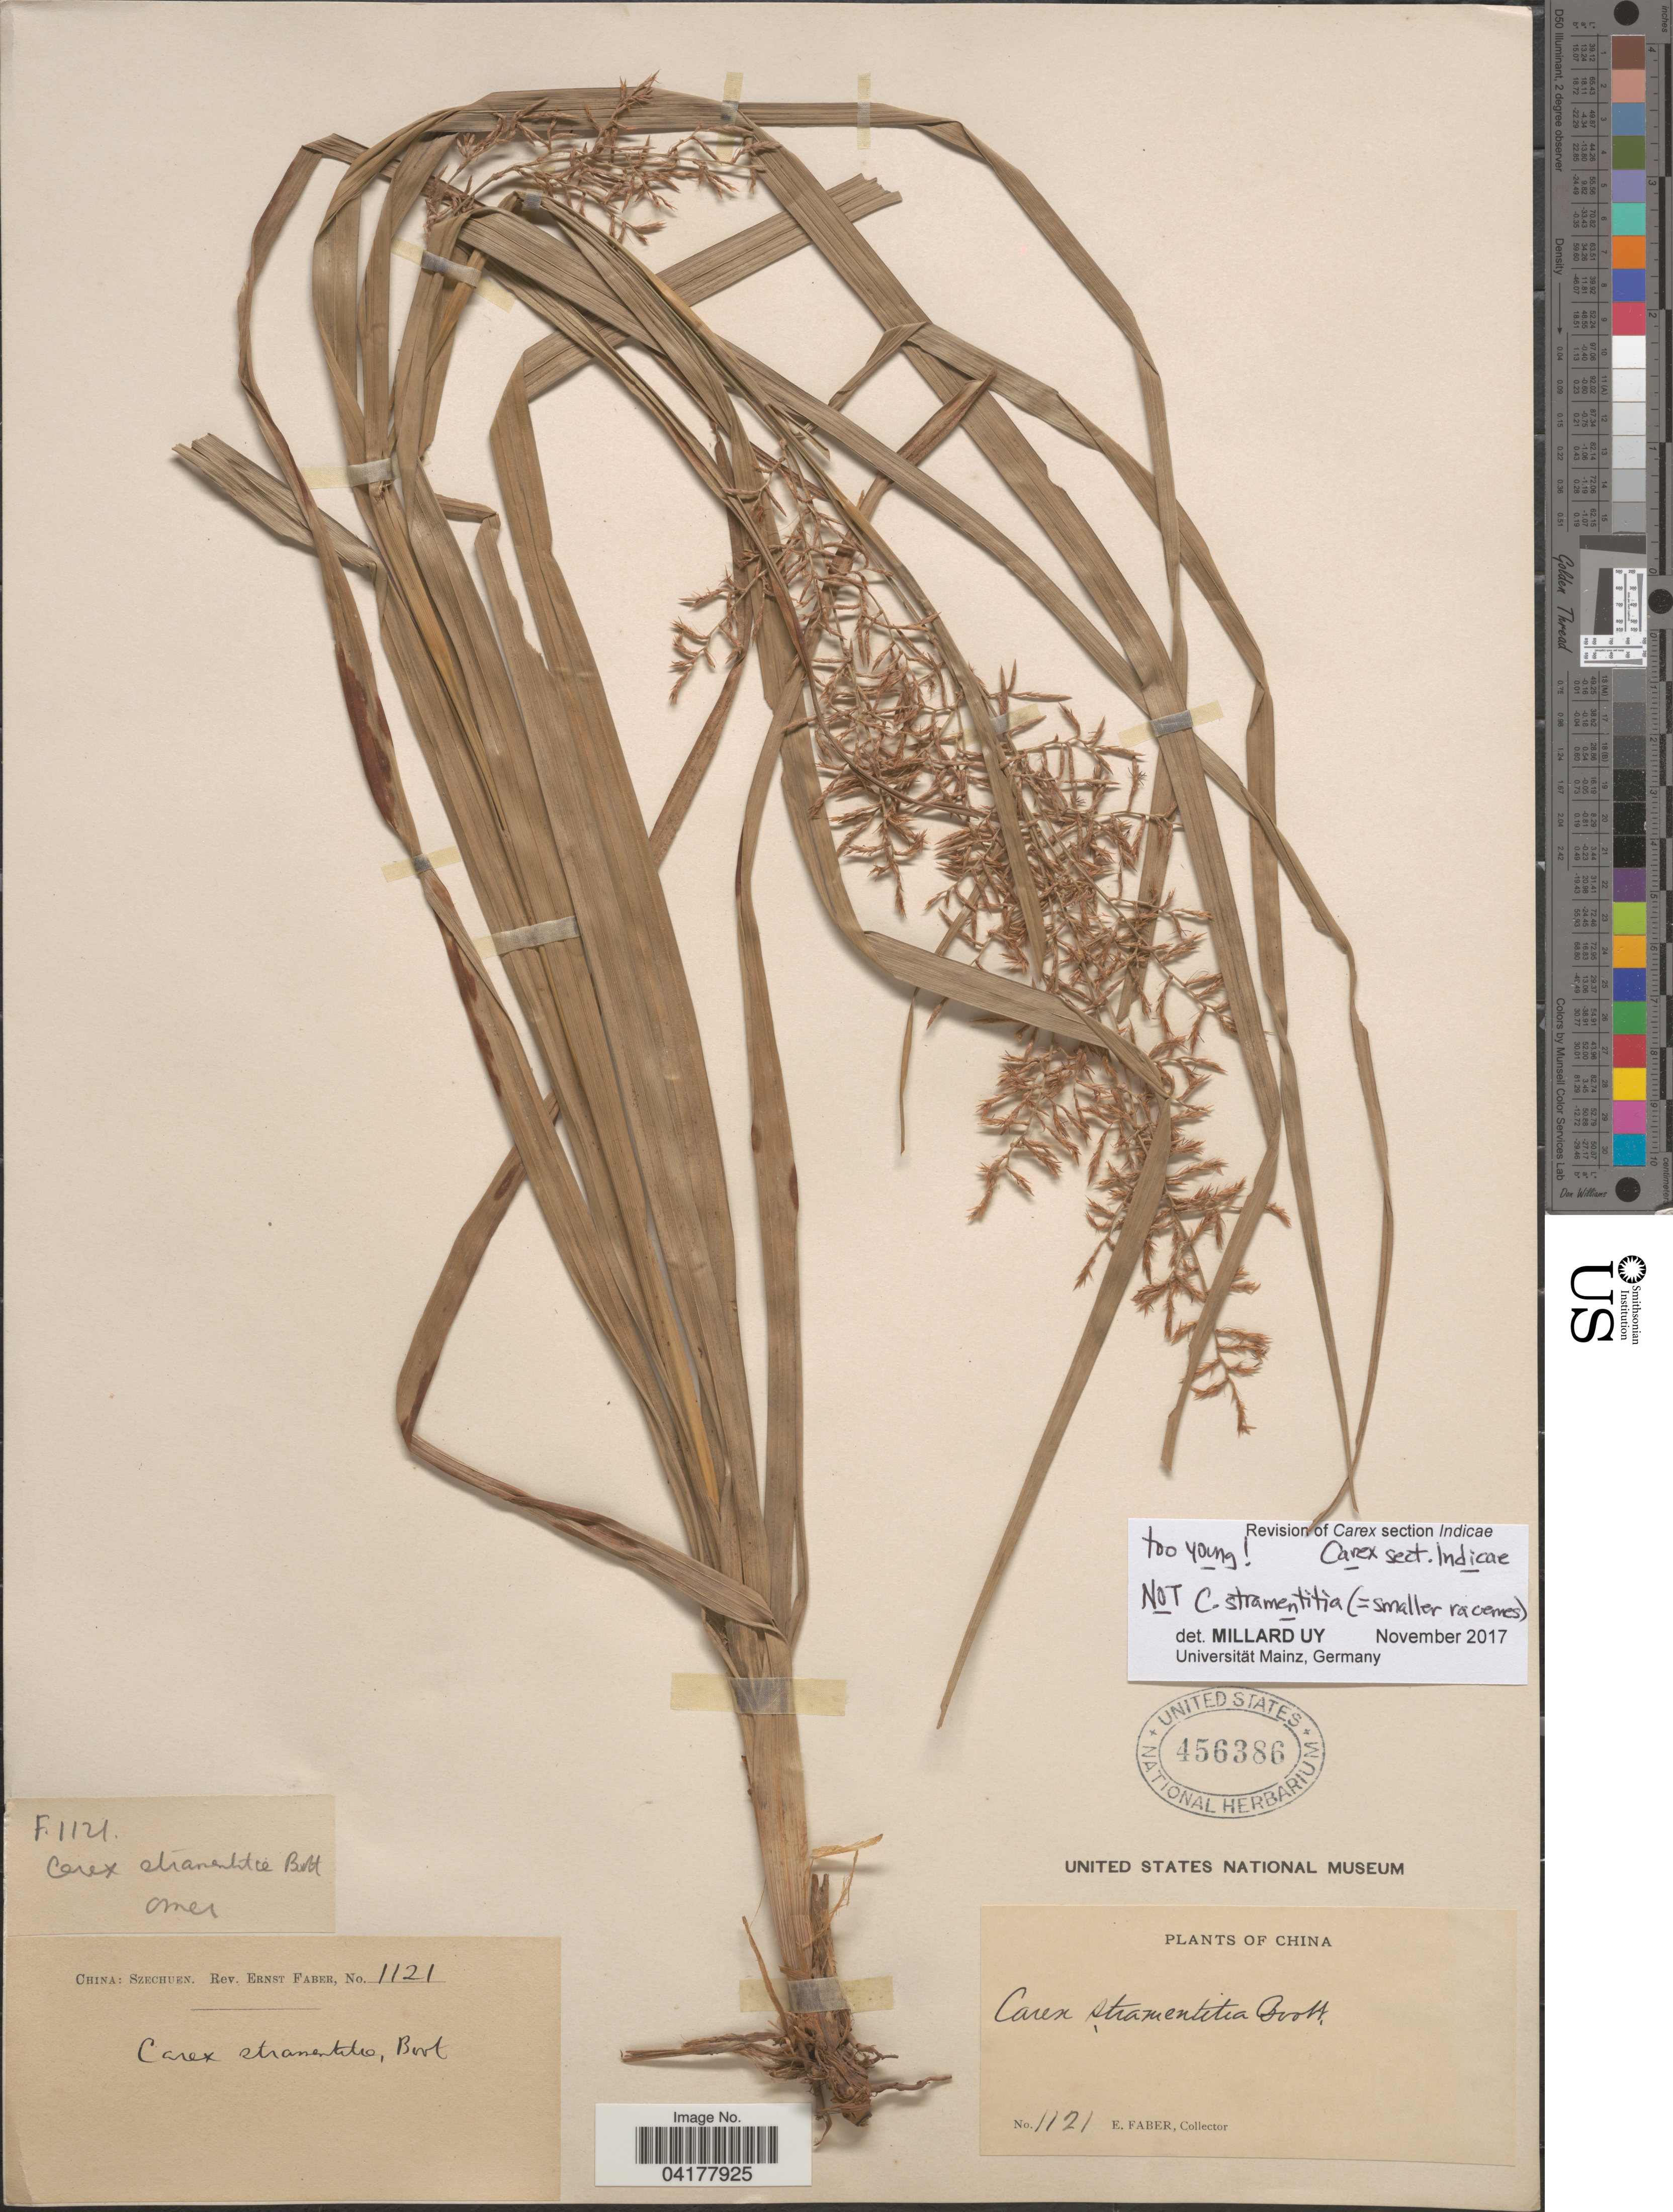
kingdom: Plantae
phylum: Tracheophyta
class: Liliopsida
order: Poales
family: Cyperaceae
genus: Carex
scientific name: Carex sp.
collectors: E. Faber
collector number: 1121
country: China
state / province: Sichuan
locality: Szechuen.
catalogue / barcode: US 456386